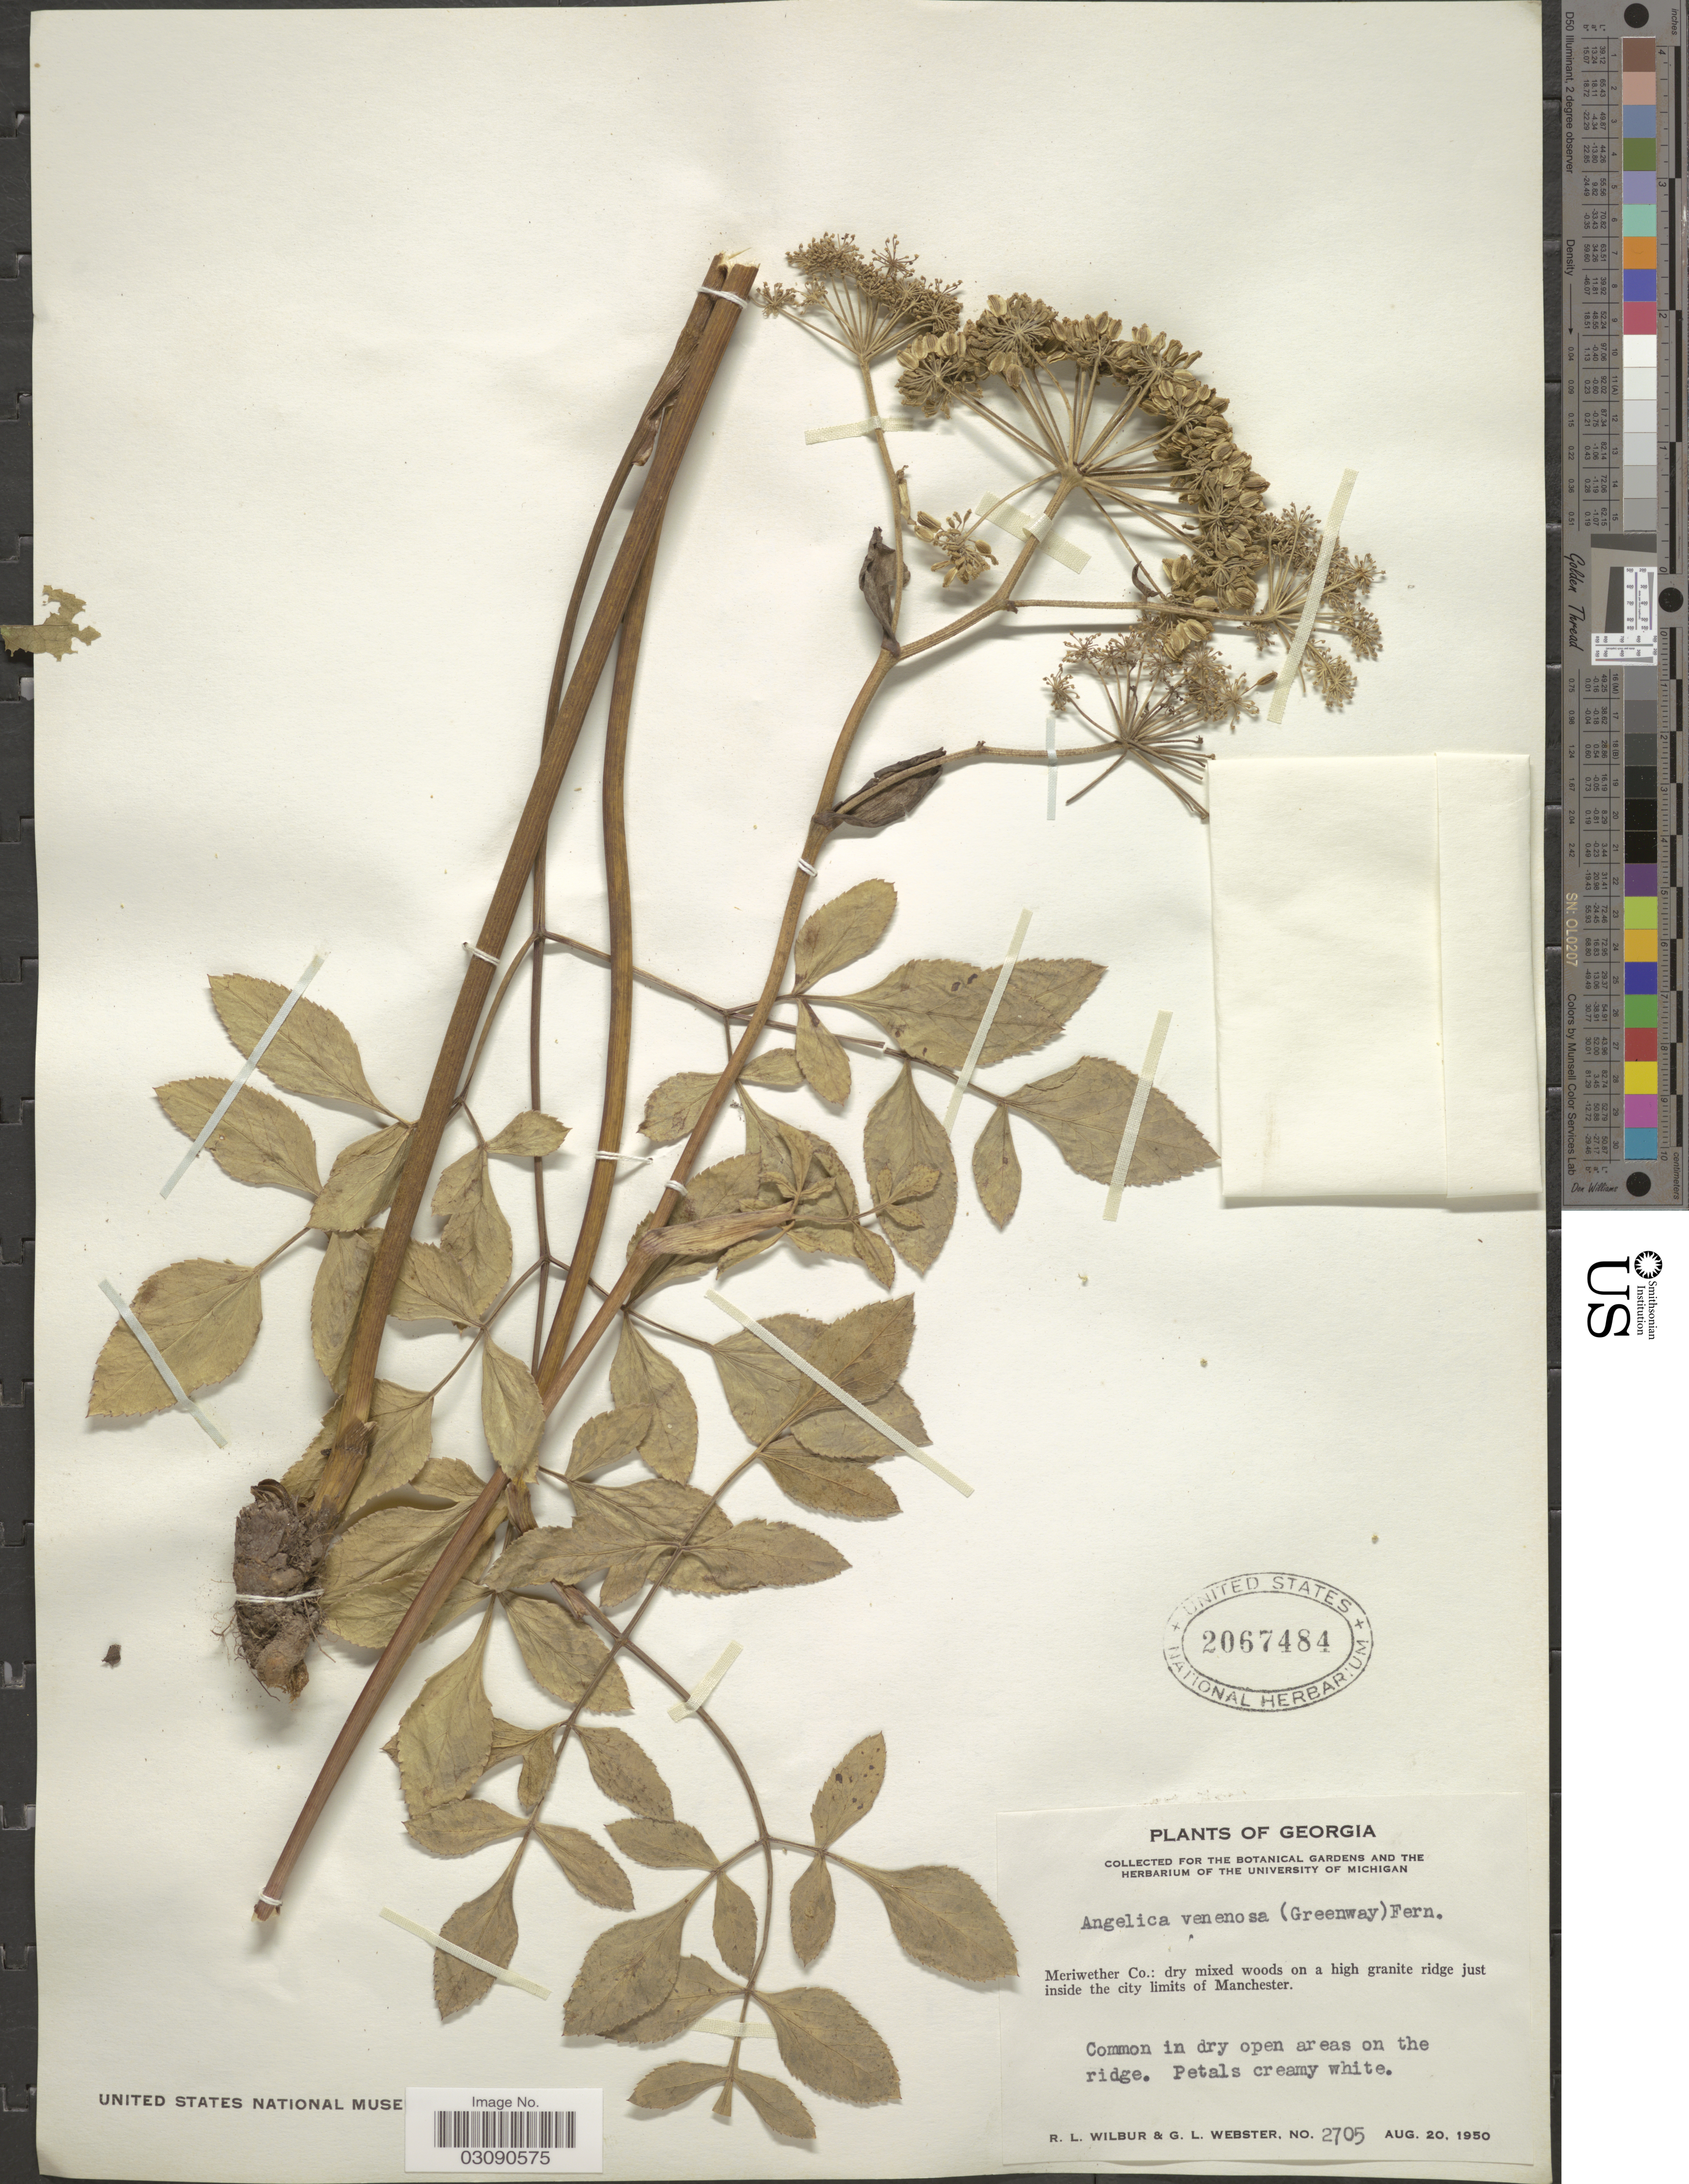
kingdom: Plantae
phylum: Tracheophyta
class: Magnoliopsida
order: Apiales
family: Apiaceae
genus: Angelica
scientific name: Angelica venenosa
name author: (Greenway) Fernald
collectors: R. L. Wilbur & G. L. Webster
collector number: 2705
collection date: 1950-08-20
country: United States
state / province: Georgia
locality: Meriwether Co.: dry mixed woods on a high granite ridge just inside the city limits of Manchester.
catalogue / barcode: US 2067484